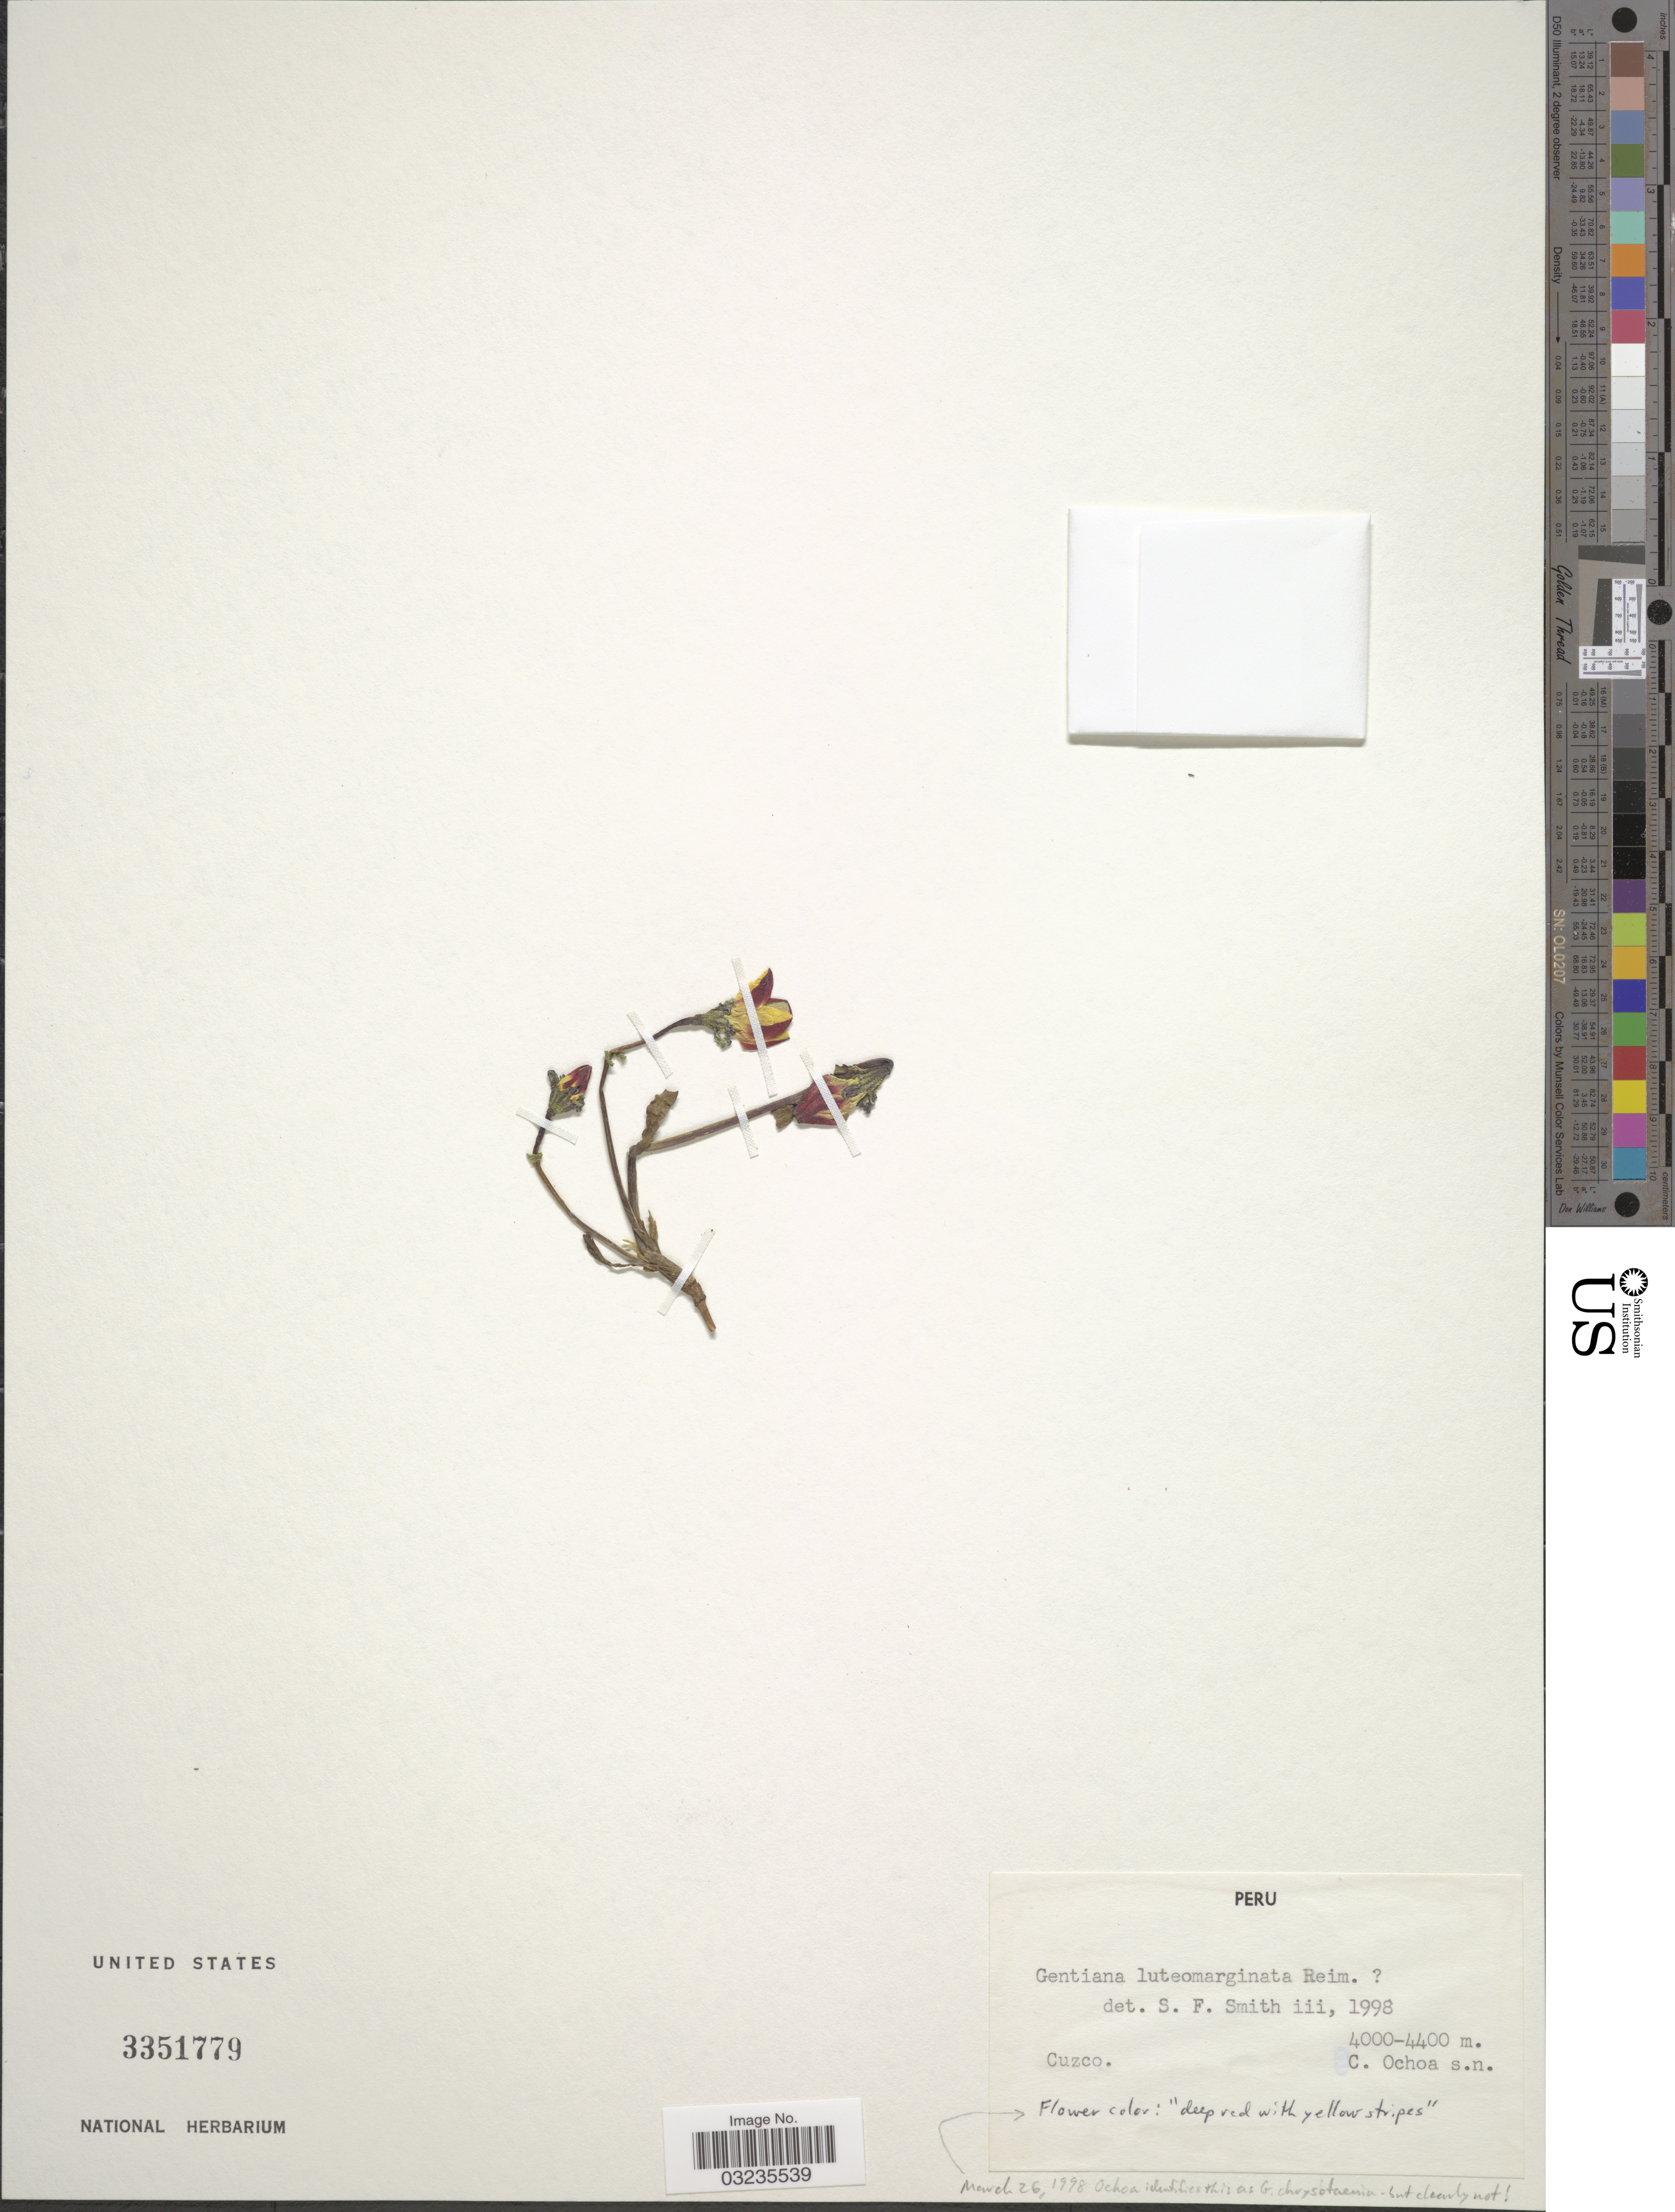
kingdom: Plantae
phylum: Tracheophyta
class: Magnoliopsida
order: Gentianales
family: Gentianaceae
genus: Gentiana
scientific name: Gentiana luteo-marginata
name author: Reimers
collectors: C. Ochoa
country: Peru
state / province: Cusco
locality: Cuzco.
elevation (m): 4000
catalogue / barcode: US 3351779